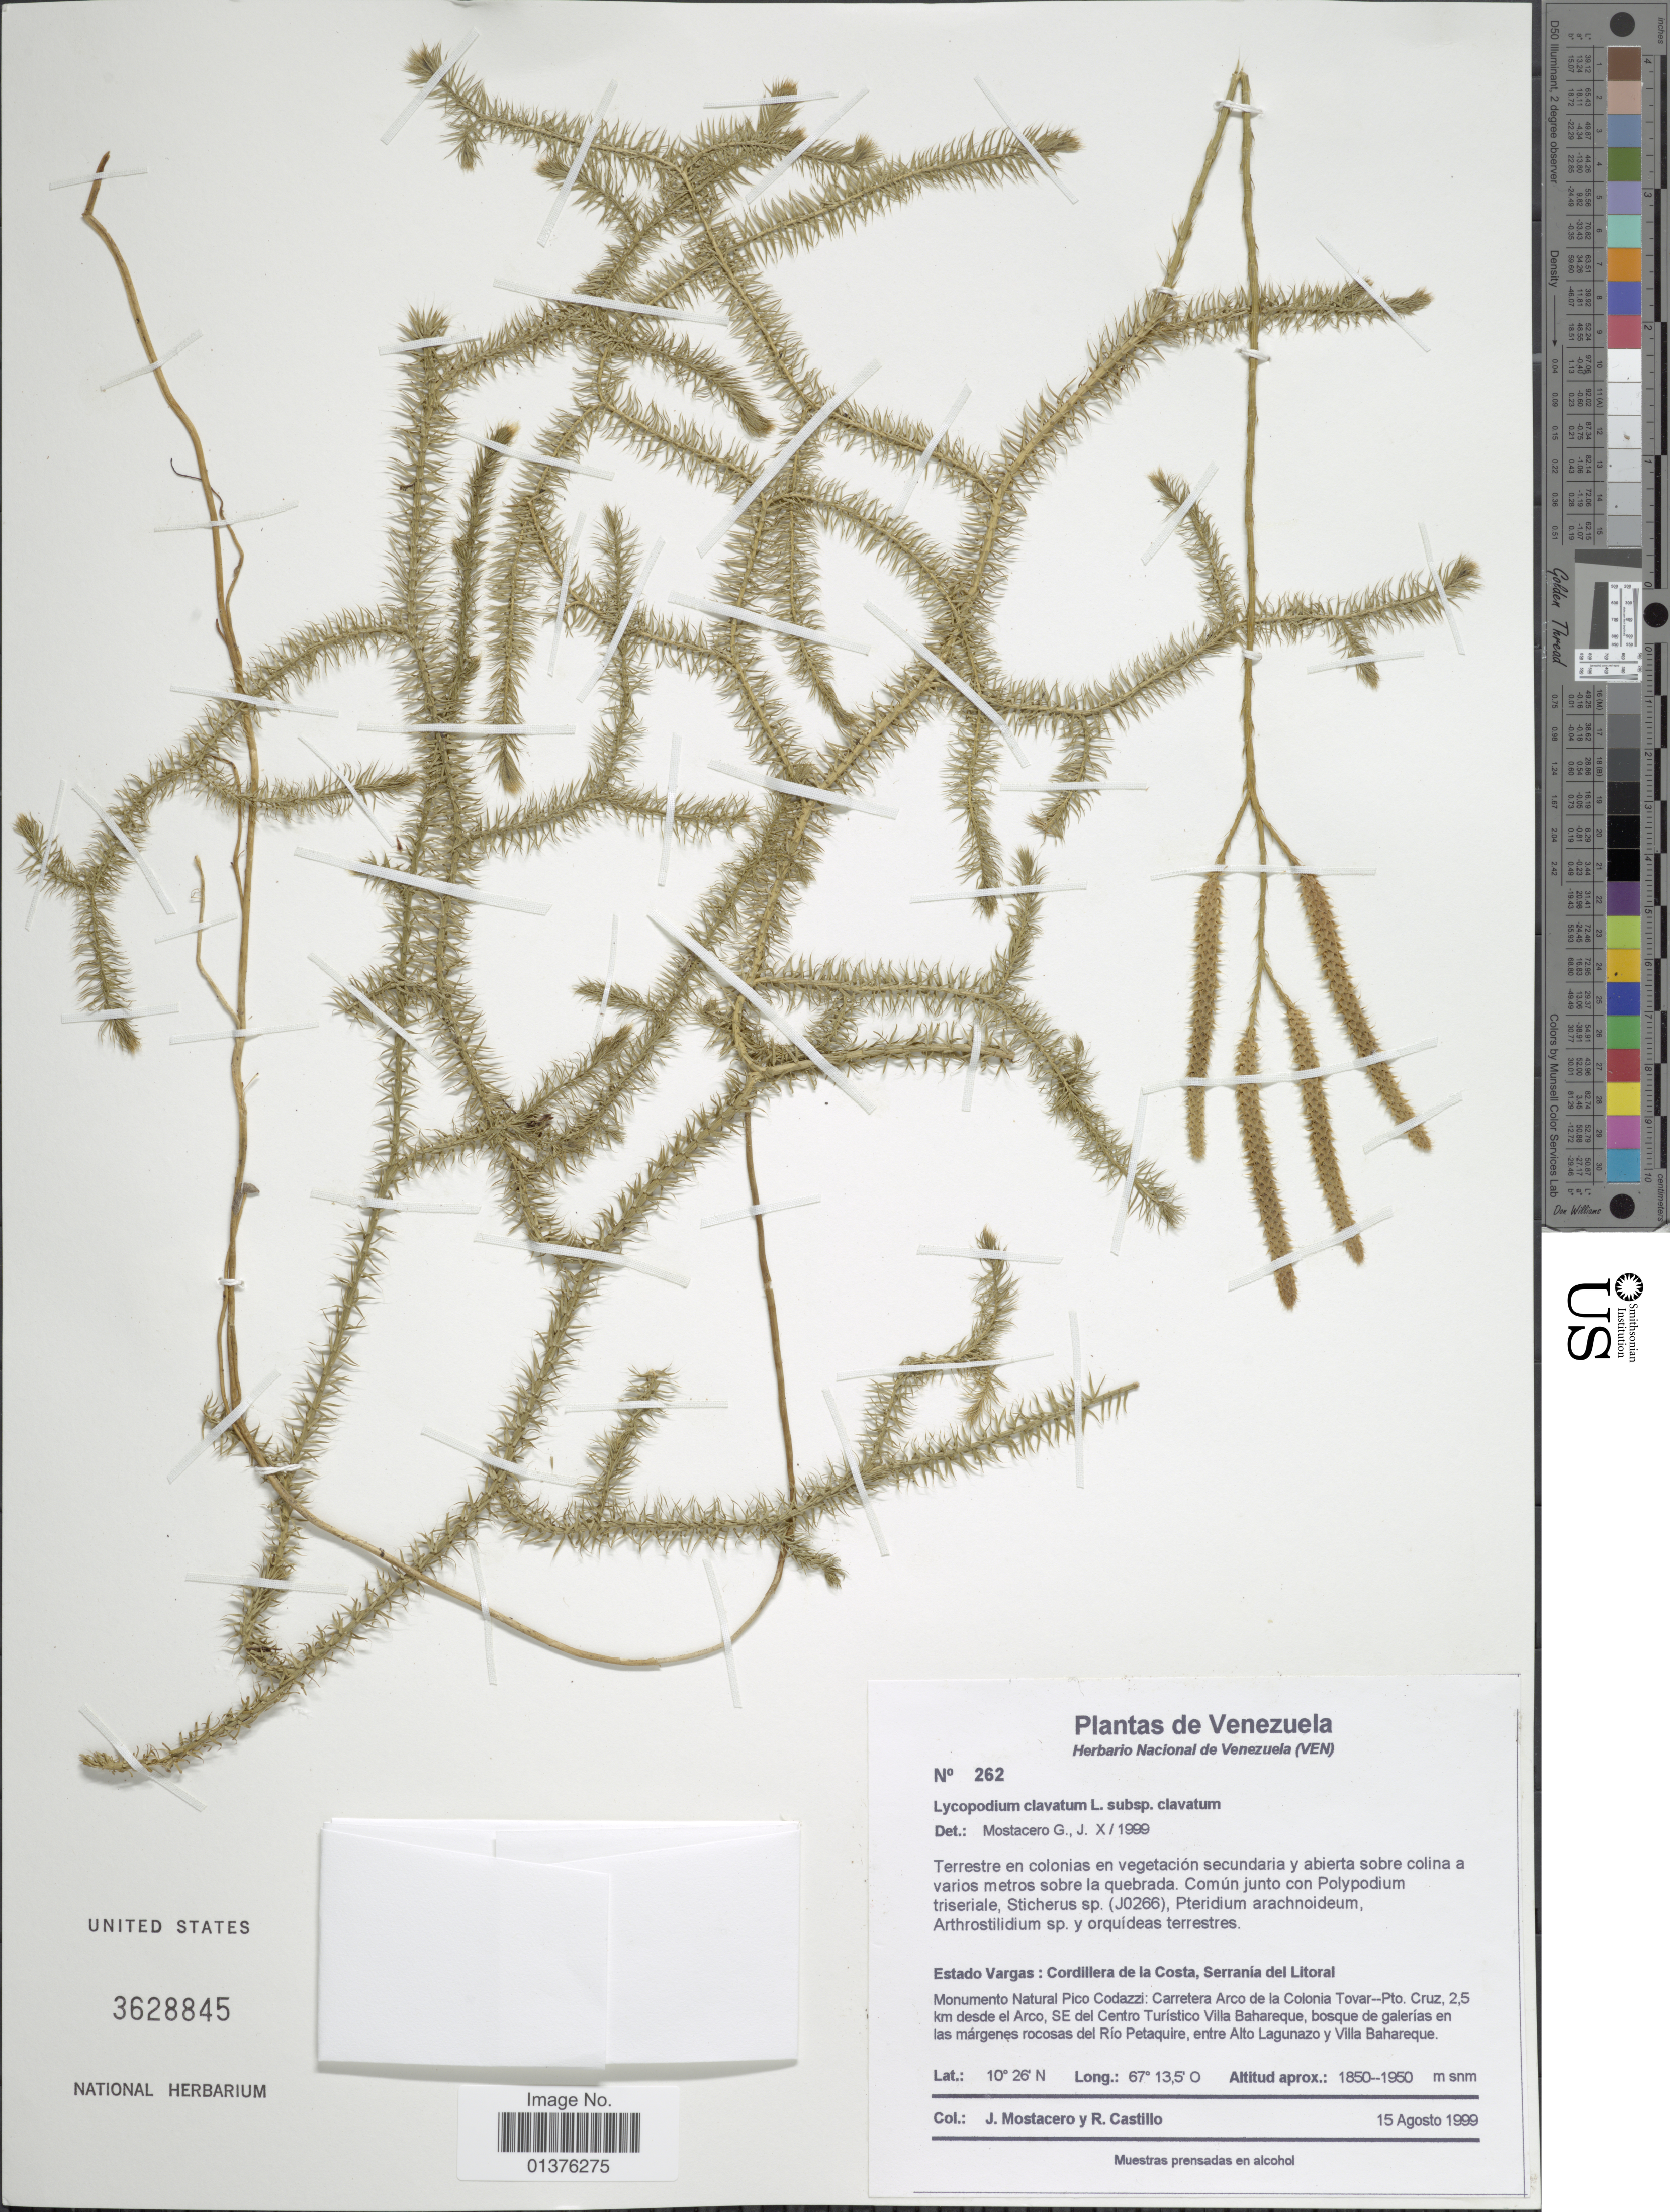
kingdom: Plantae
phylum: Tracheophyta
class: Lycopodiopsida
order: Lycopodiales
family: Lycopodiaceae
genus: Lycopodium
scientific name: Lycopodium clavatum subsp. clavatum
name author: L.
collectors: J. Mostacero & R. Castillo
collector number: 262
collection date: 1999-08-15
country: Venezuela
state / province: Vargas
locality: Cordillera de la Costa,Serrania del Litoral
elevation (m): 1850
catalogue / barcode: US 3628845